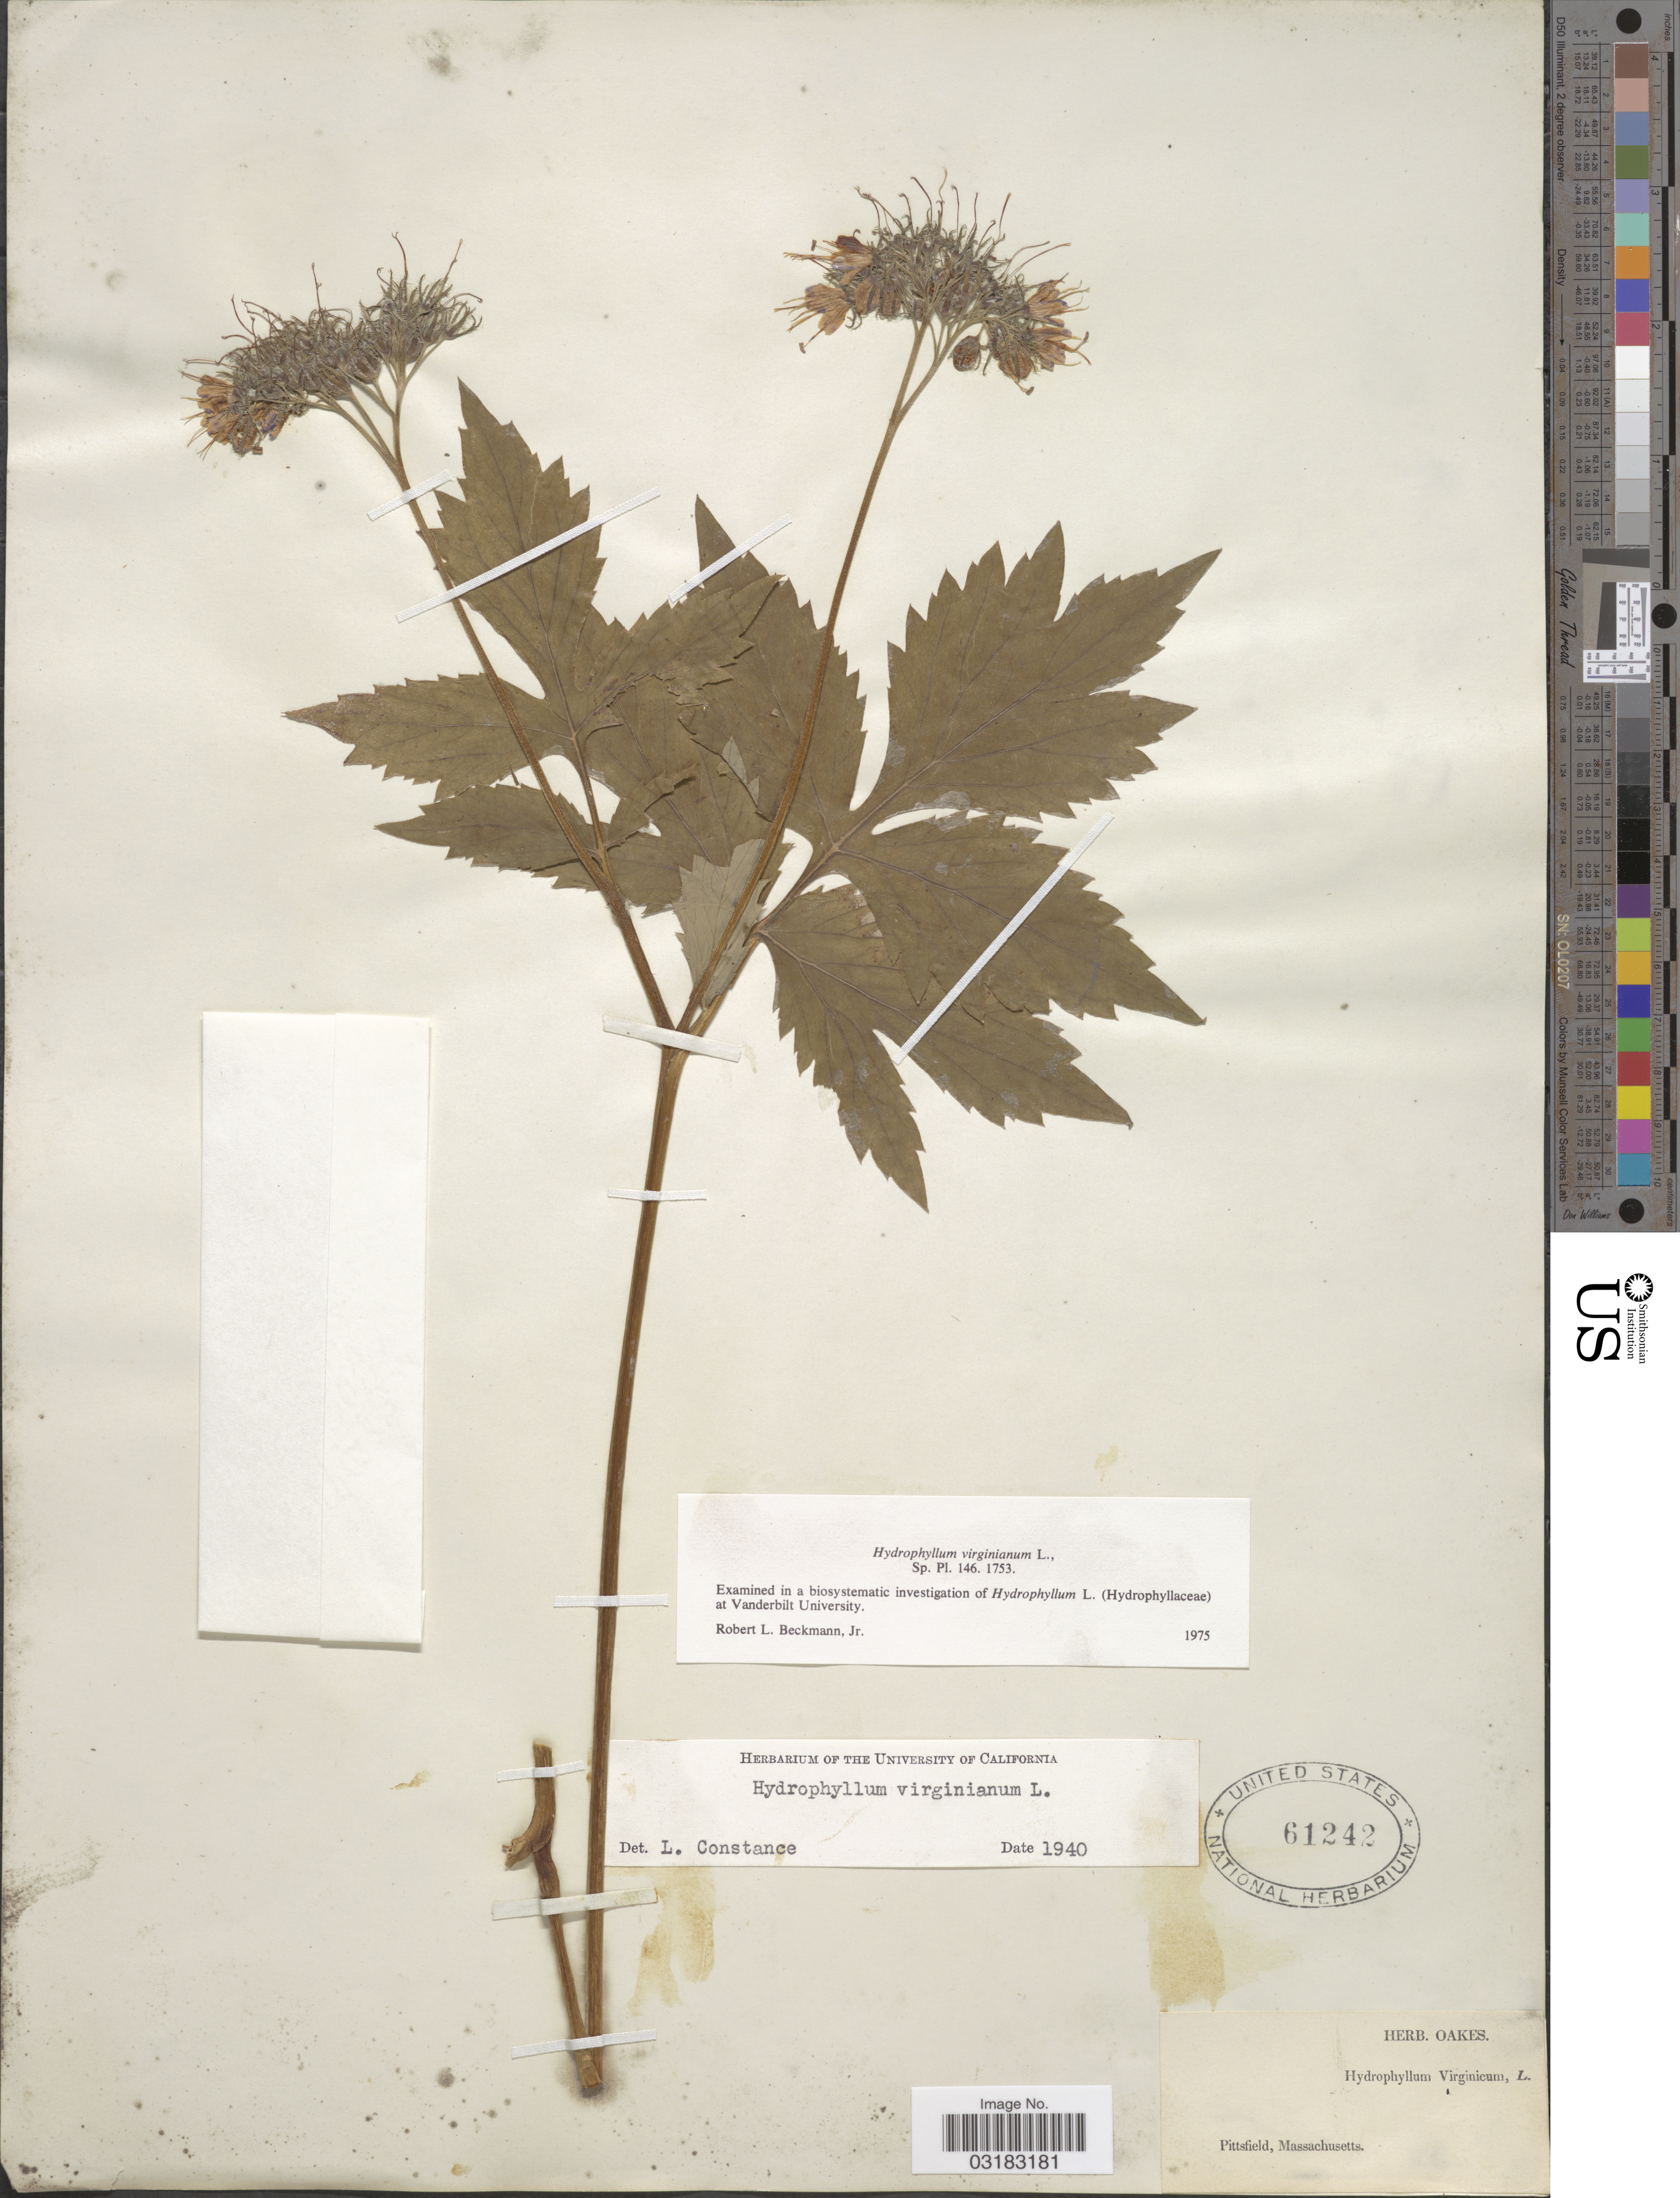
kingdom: Plantae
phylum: Tracheophyta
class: Magnoliopsida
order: Boraginales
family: Hydrophyllaceae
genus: Hydrophyllum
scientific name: Hydrophyllum virginianum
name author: L.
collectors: ex herb. Oakes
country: United States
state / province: Massachusetts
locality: Pittsfield.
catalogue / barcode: US 61242